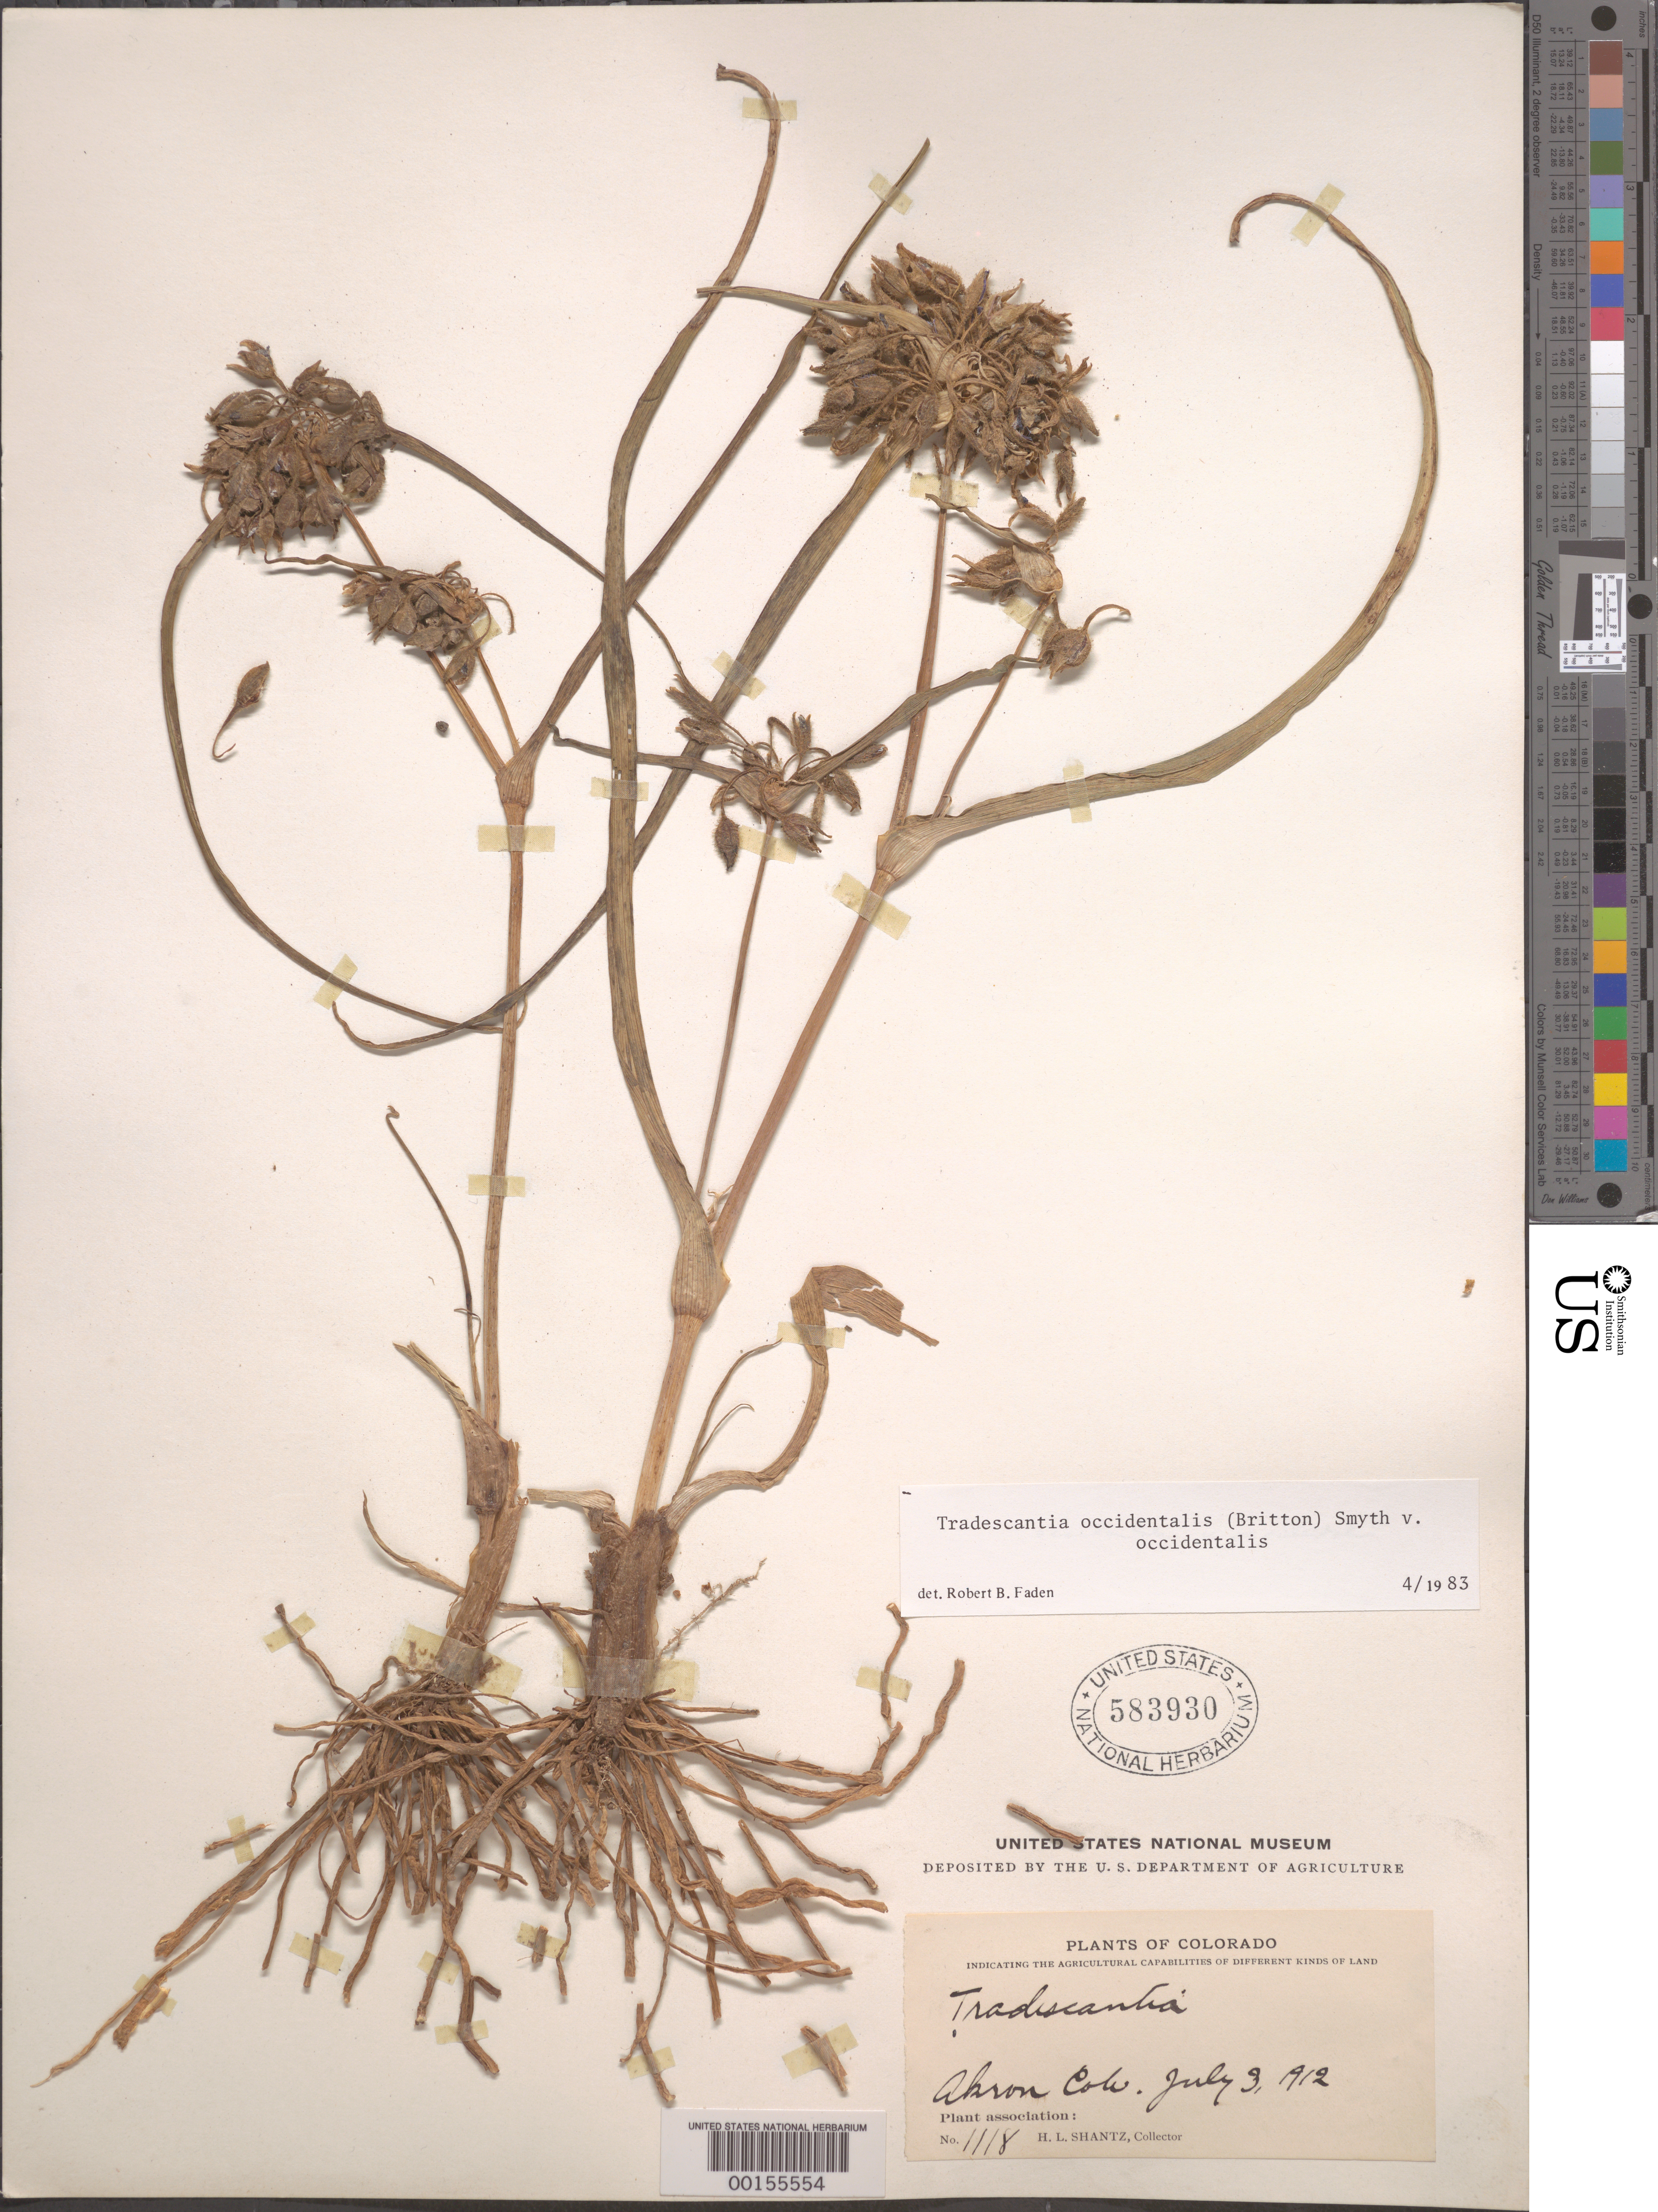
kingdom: Plantae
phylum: Tracheophyta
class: Liliopsida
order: Commelinales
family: Commelinaceae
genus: Tradescantia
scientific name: Tradescantia occidentalis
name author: (Britton) Smyth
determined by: Faden, Robert B., (US), Smithsonian Institution - National Museum of Natural History (UNITED STATES)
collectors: H. Shantz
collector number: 1118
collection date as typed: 03 Jul 1912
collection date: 1912-07-03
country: United States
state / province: Colorado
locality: Akron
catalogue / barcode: US 583930